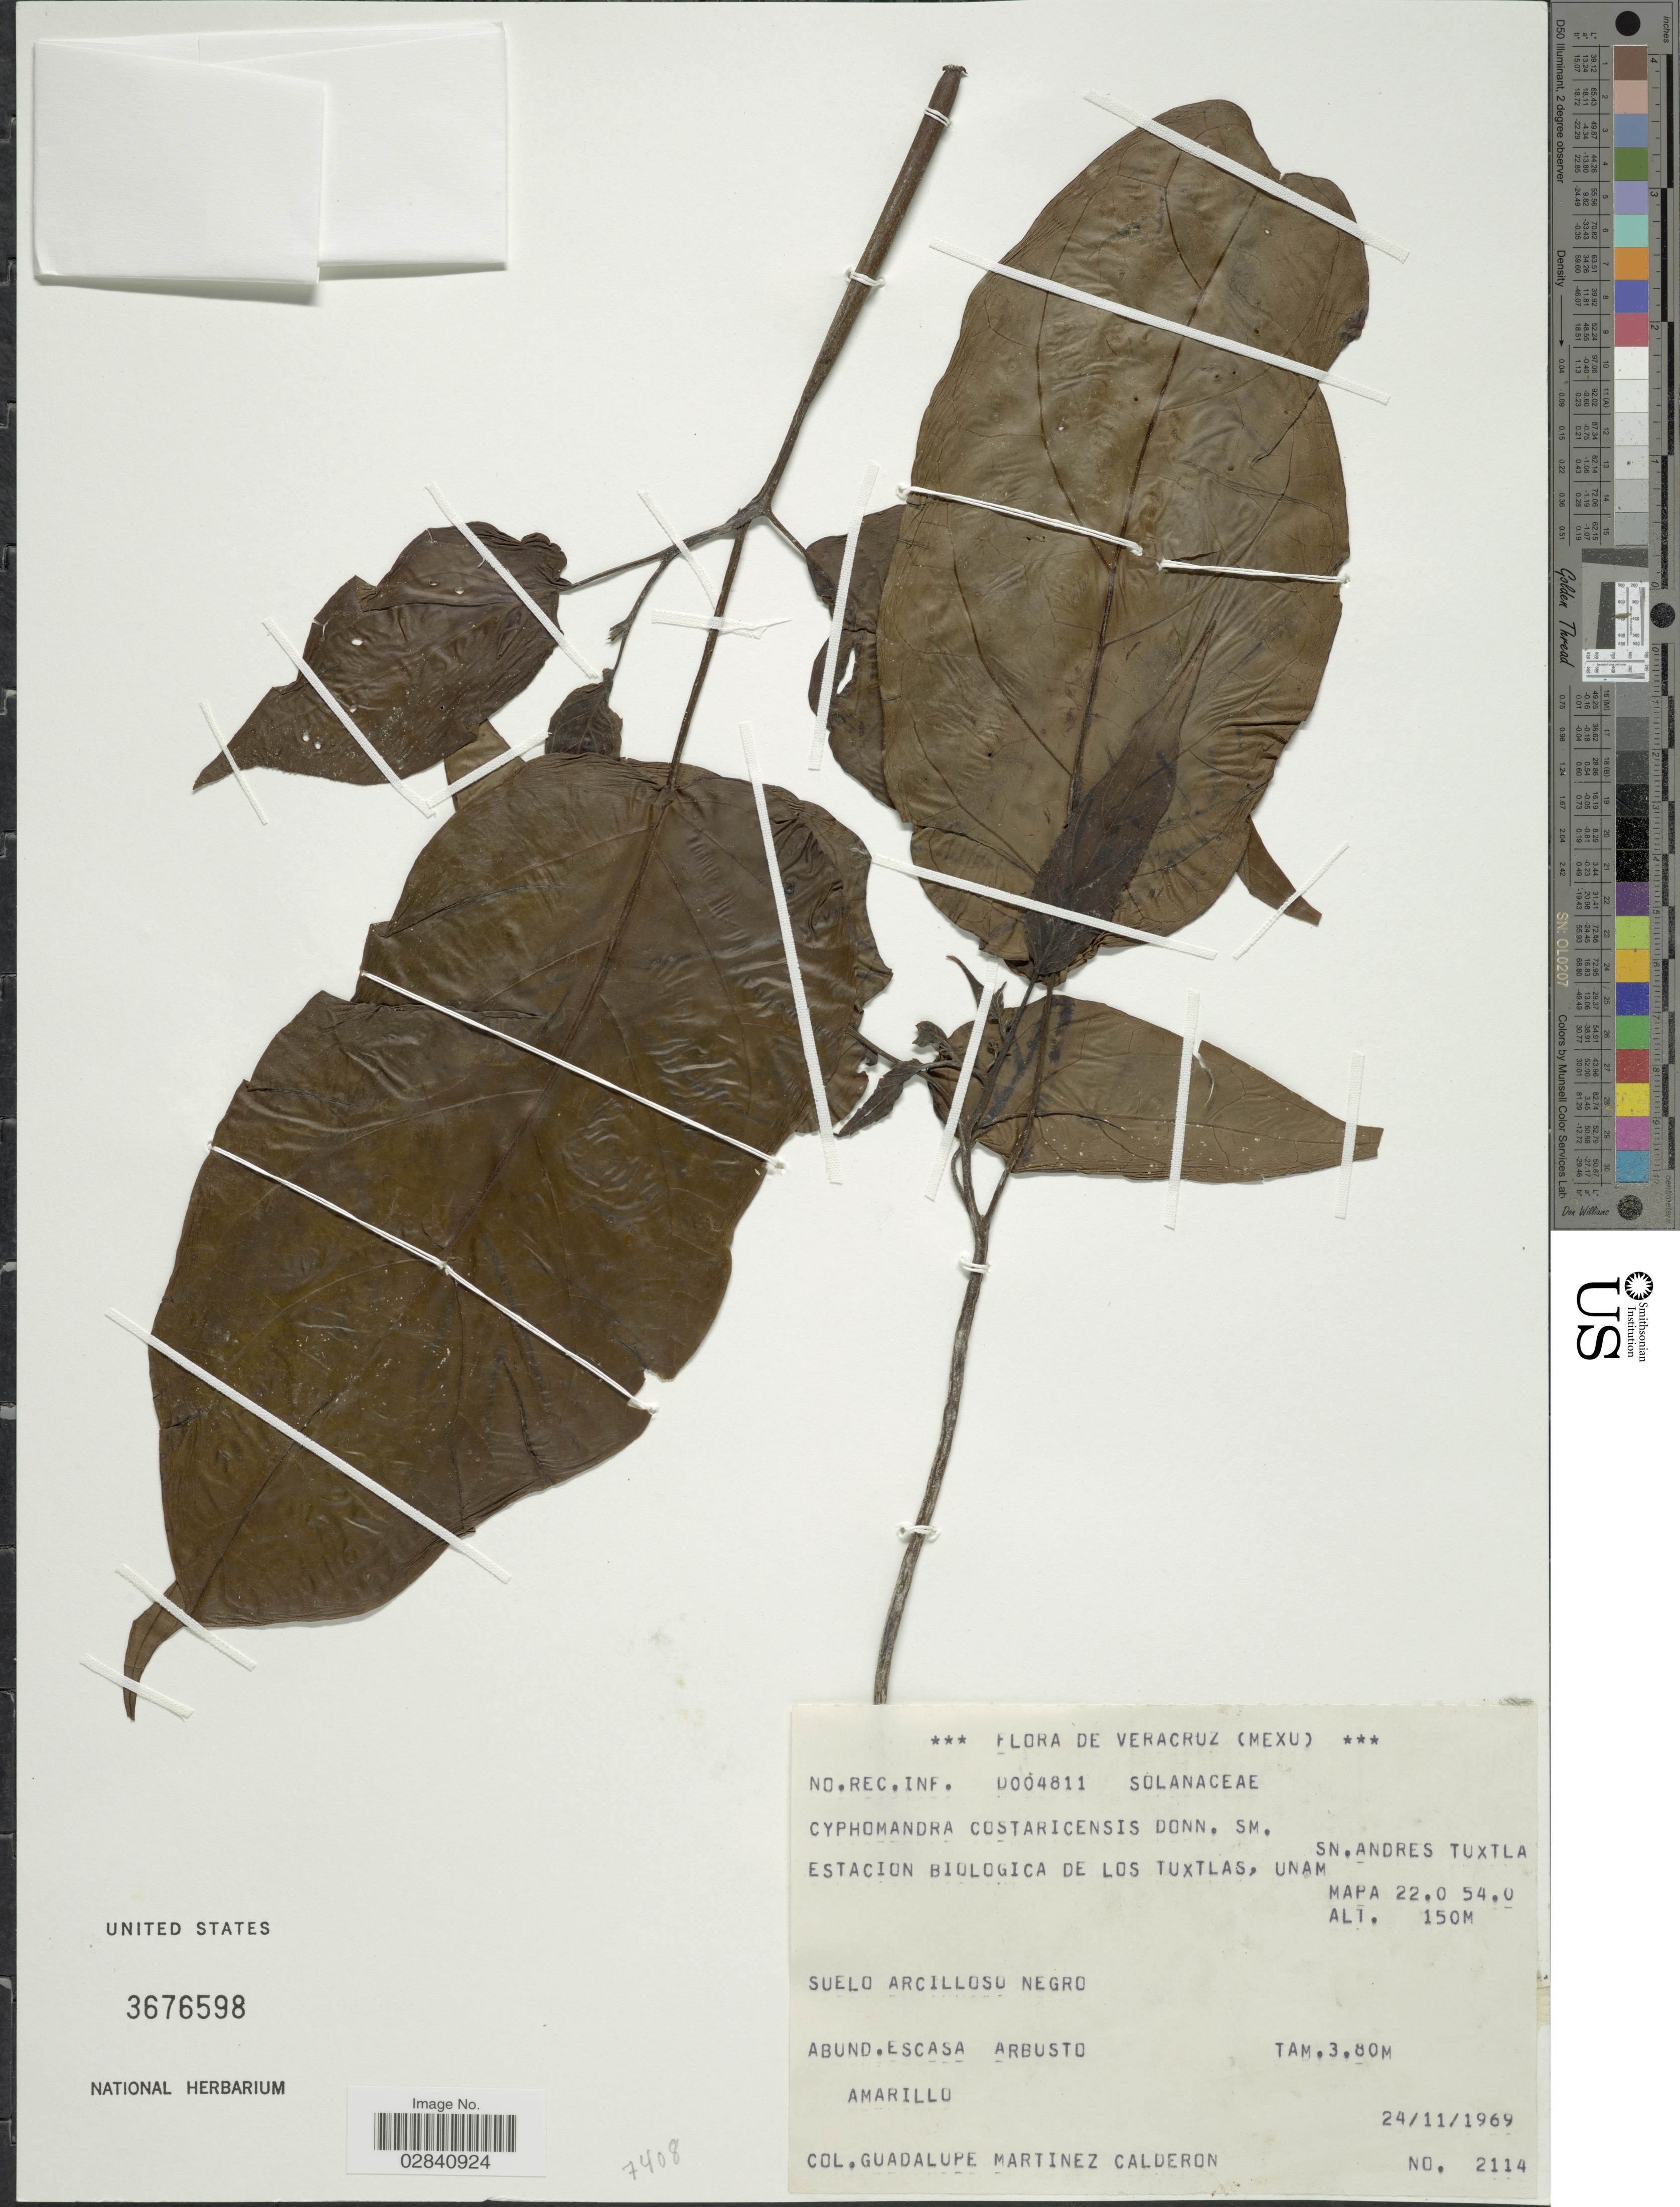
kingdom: Plantae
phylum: Tracheophyta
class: Magnoliopsida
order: Solanales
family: Solanaceae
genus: Cyphomandra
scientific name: Cyphomandra costaricensis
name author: Donn. Sm.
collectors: G. Martinez-C.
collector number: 2114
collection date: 1969-11-24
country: Mexico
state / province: Veracruz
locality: Veracruz. Estacion Biologica de los Tuxtlas, Unam Sn. Andres Tuxtla. Mapa 22.0 54.0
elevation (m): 150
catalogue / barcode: US 3676598